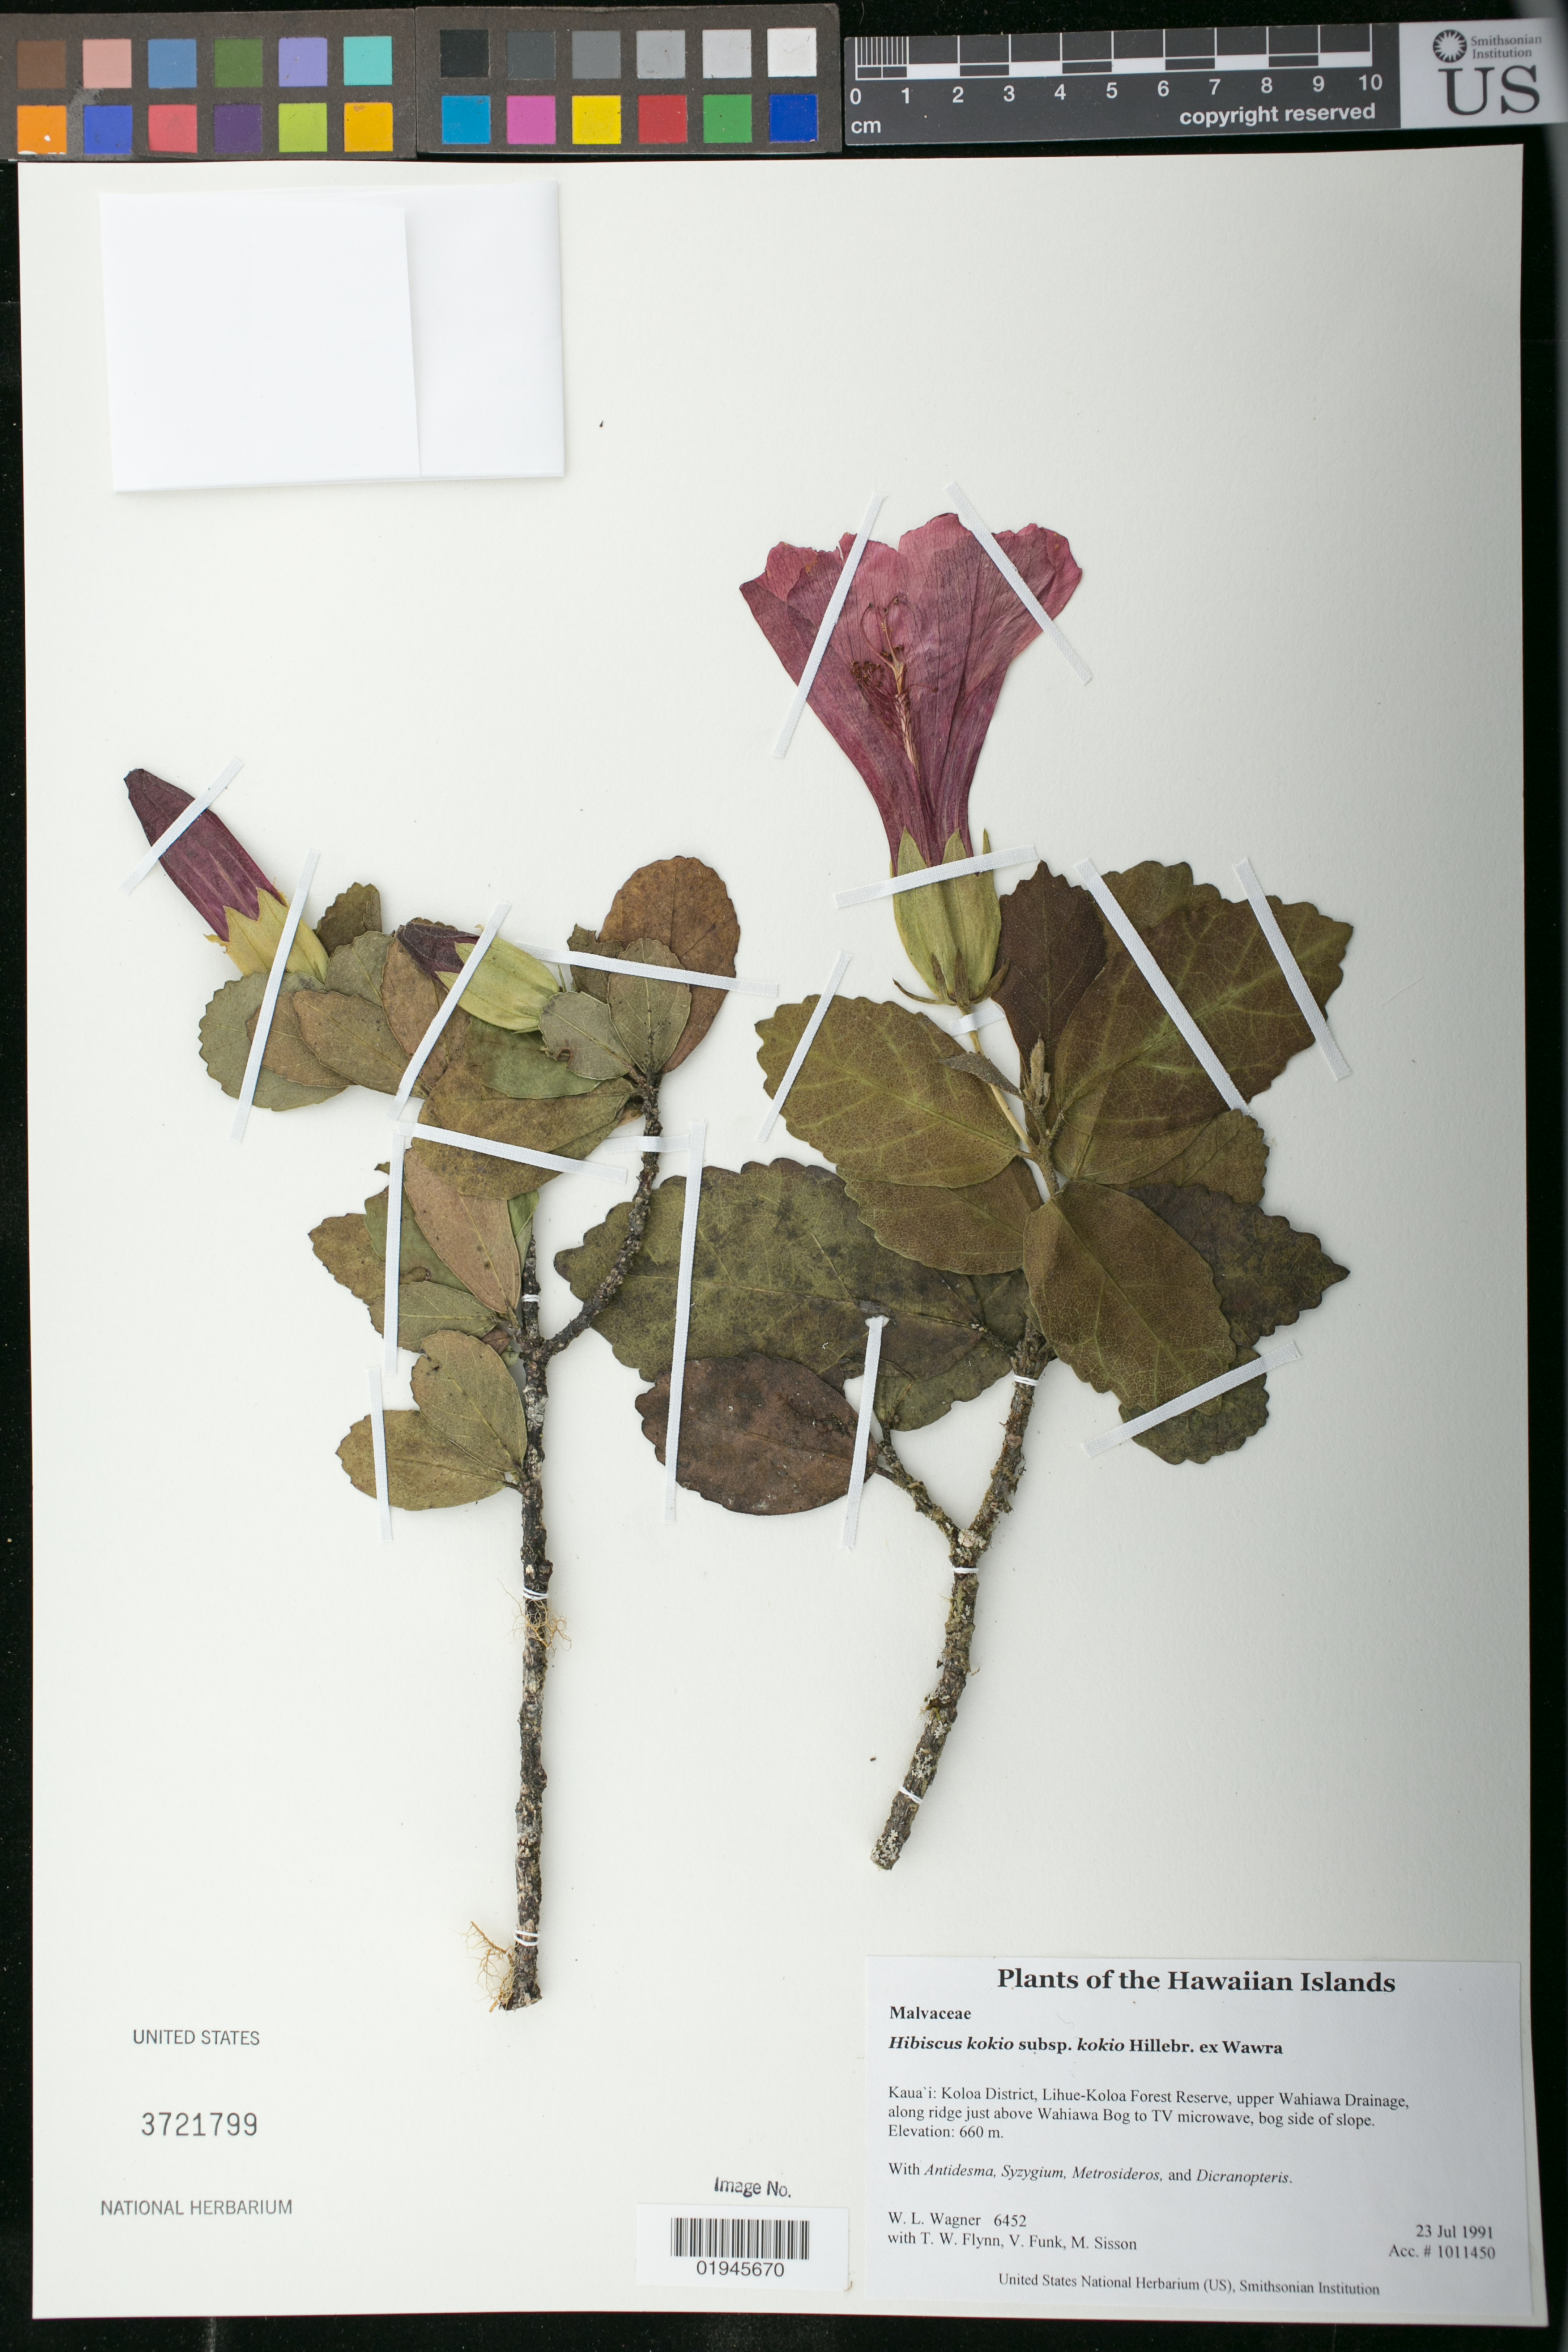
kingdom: Plantae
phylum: Tracheophyta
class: Magnoliopsida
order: Malvales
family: Malvaceae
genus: Hibiscus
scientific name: Hibiscus kokio subsp. kokio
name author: Hillebr. ex Wawra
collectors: W. L. Wagner, T. W. Flynn, V. Funk & M. Sisson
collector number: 6452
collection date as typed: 23 Jul 1991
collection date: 1991-07-23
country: United States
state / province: Hawaii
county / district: Kauai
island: Kaua'i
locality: Koloa District, Lihue-Koloa Forest Reserve, upper Wahiawa Drainage, along ridge just above Wahiawa Bog to TV microwave, bog side of slope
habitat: Boggy slope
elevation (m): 660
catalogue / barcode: US 3721799